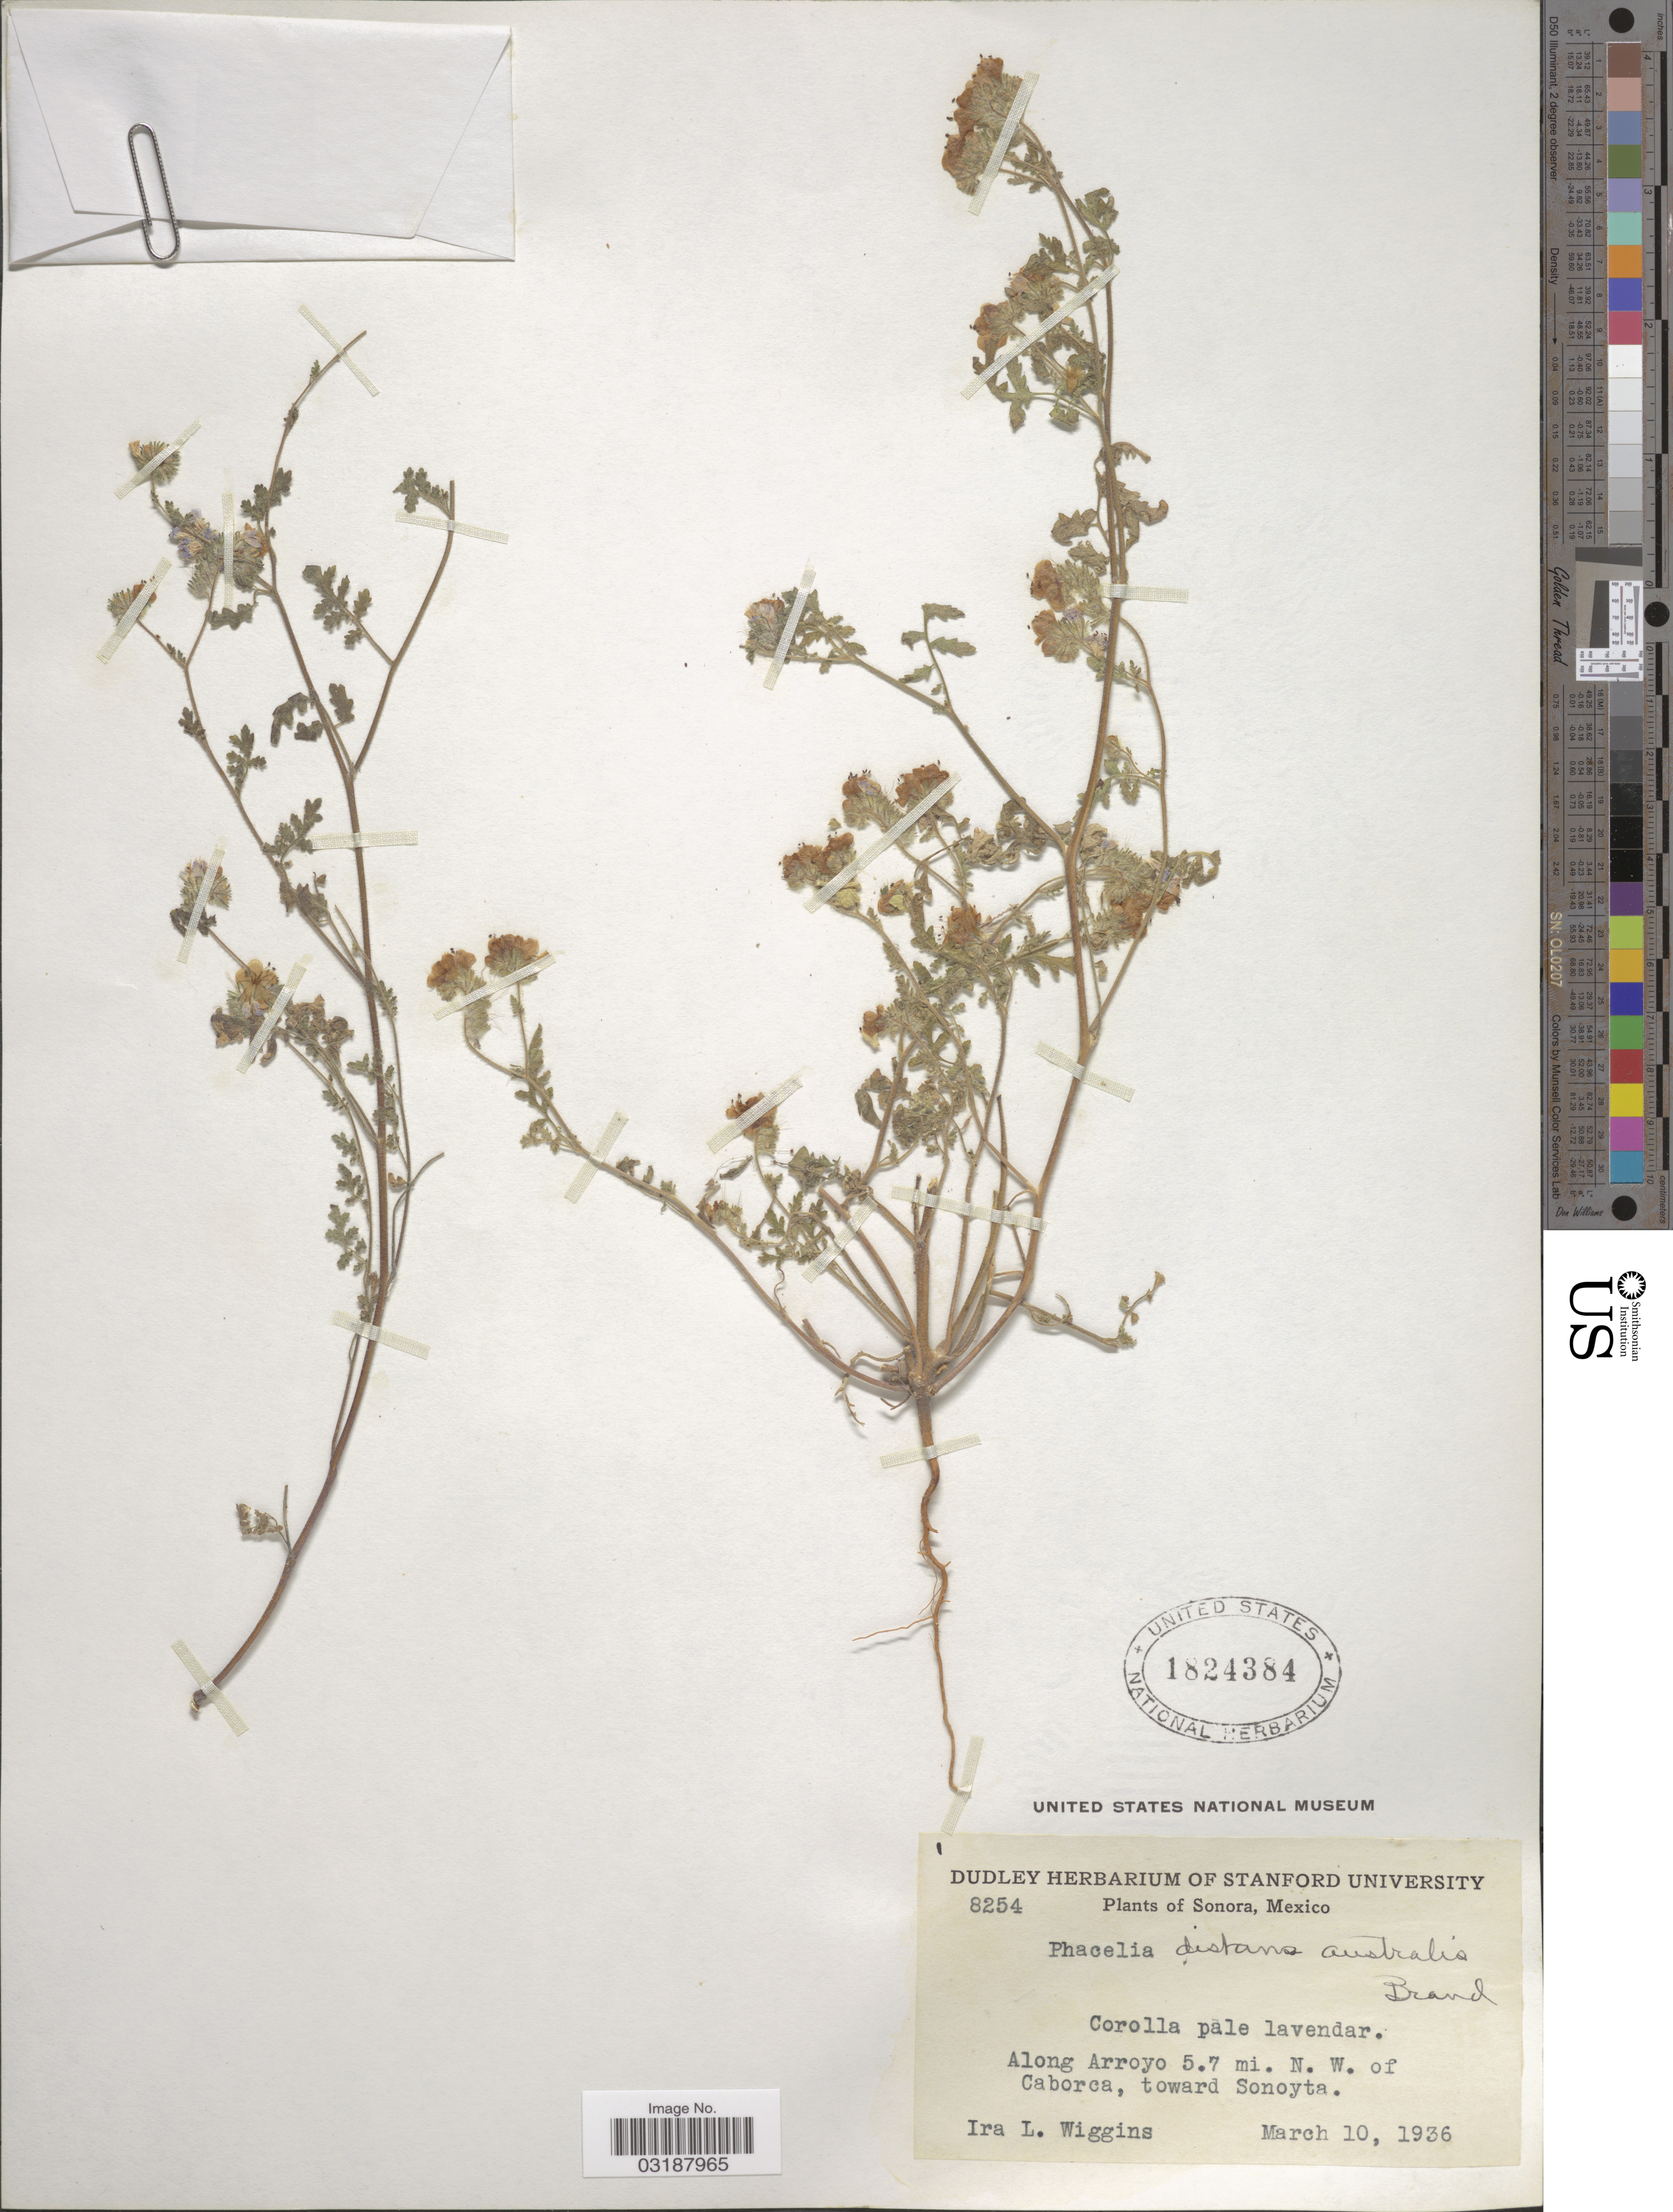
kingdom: Plantae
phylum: Tracheophyta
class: Magnoliopsida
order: Boraginales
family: Hydrophyllaceae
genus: Phacelia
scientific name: Phacelia distans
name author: Benth.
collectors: I. L. Wiggins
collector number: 8254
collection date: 1936-03-10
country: Mexico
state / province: Sonora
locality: Along Arroyo 5.7 mi. N.W. of Caborca, toward Sonoyta.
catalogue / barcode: US 1824384